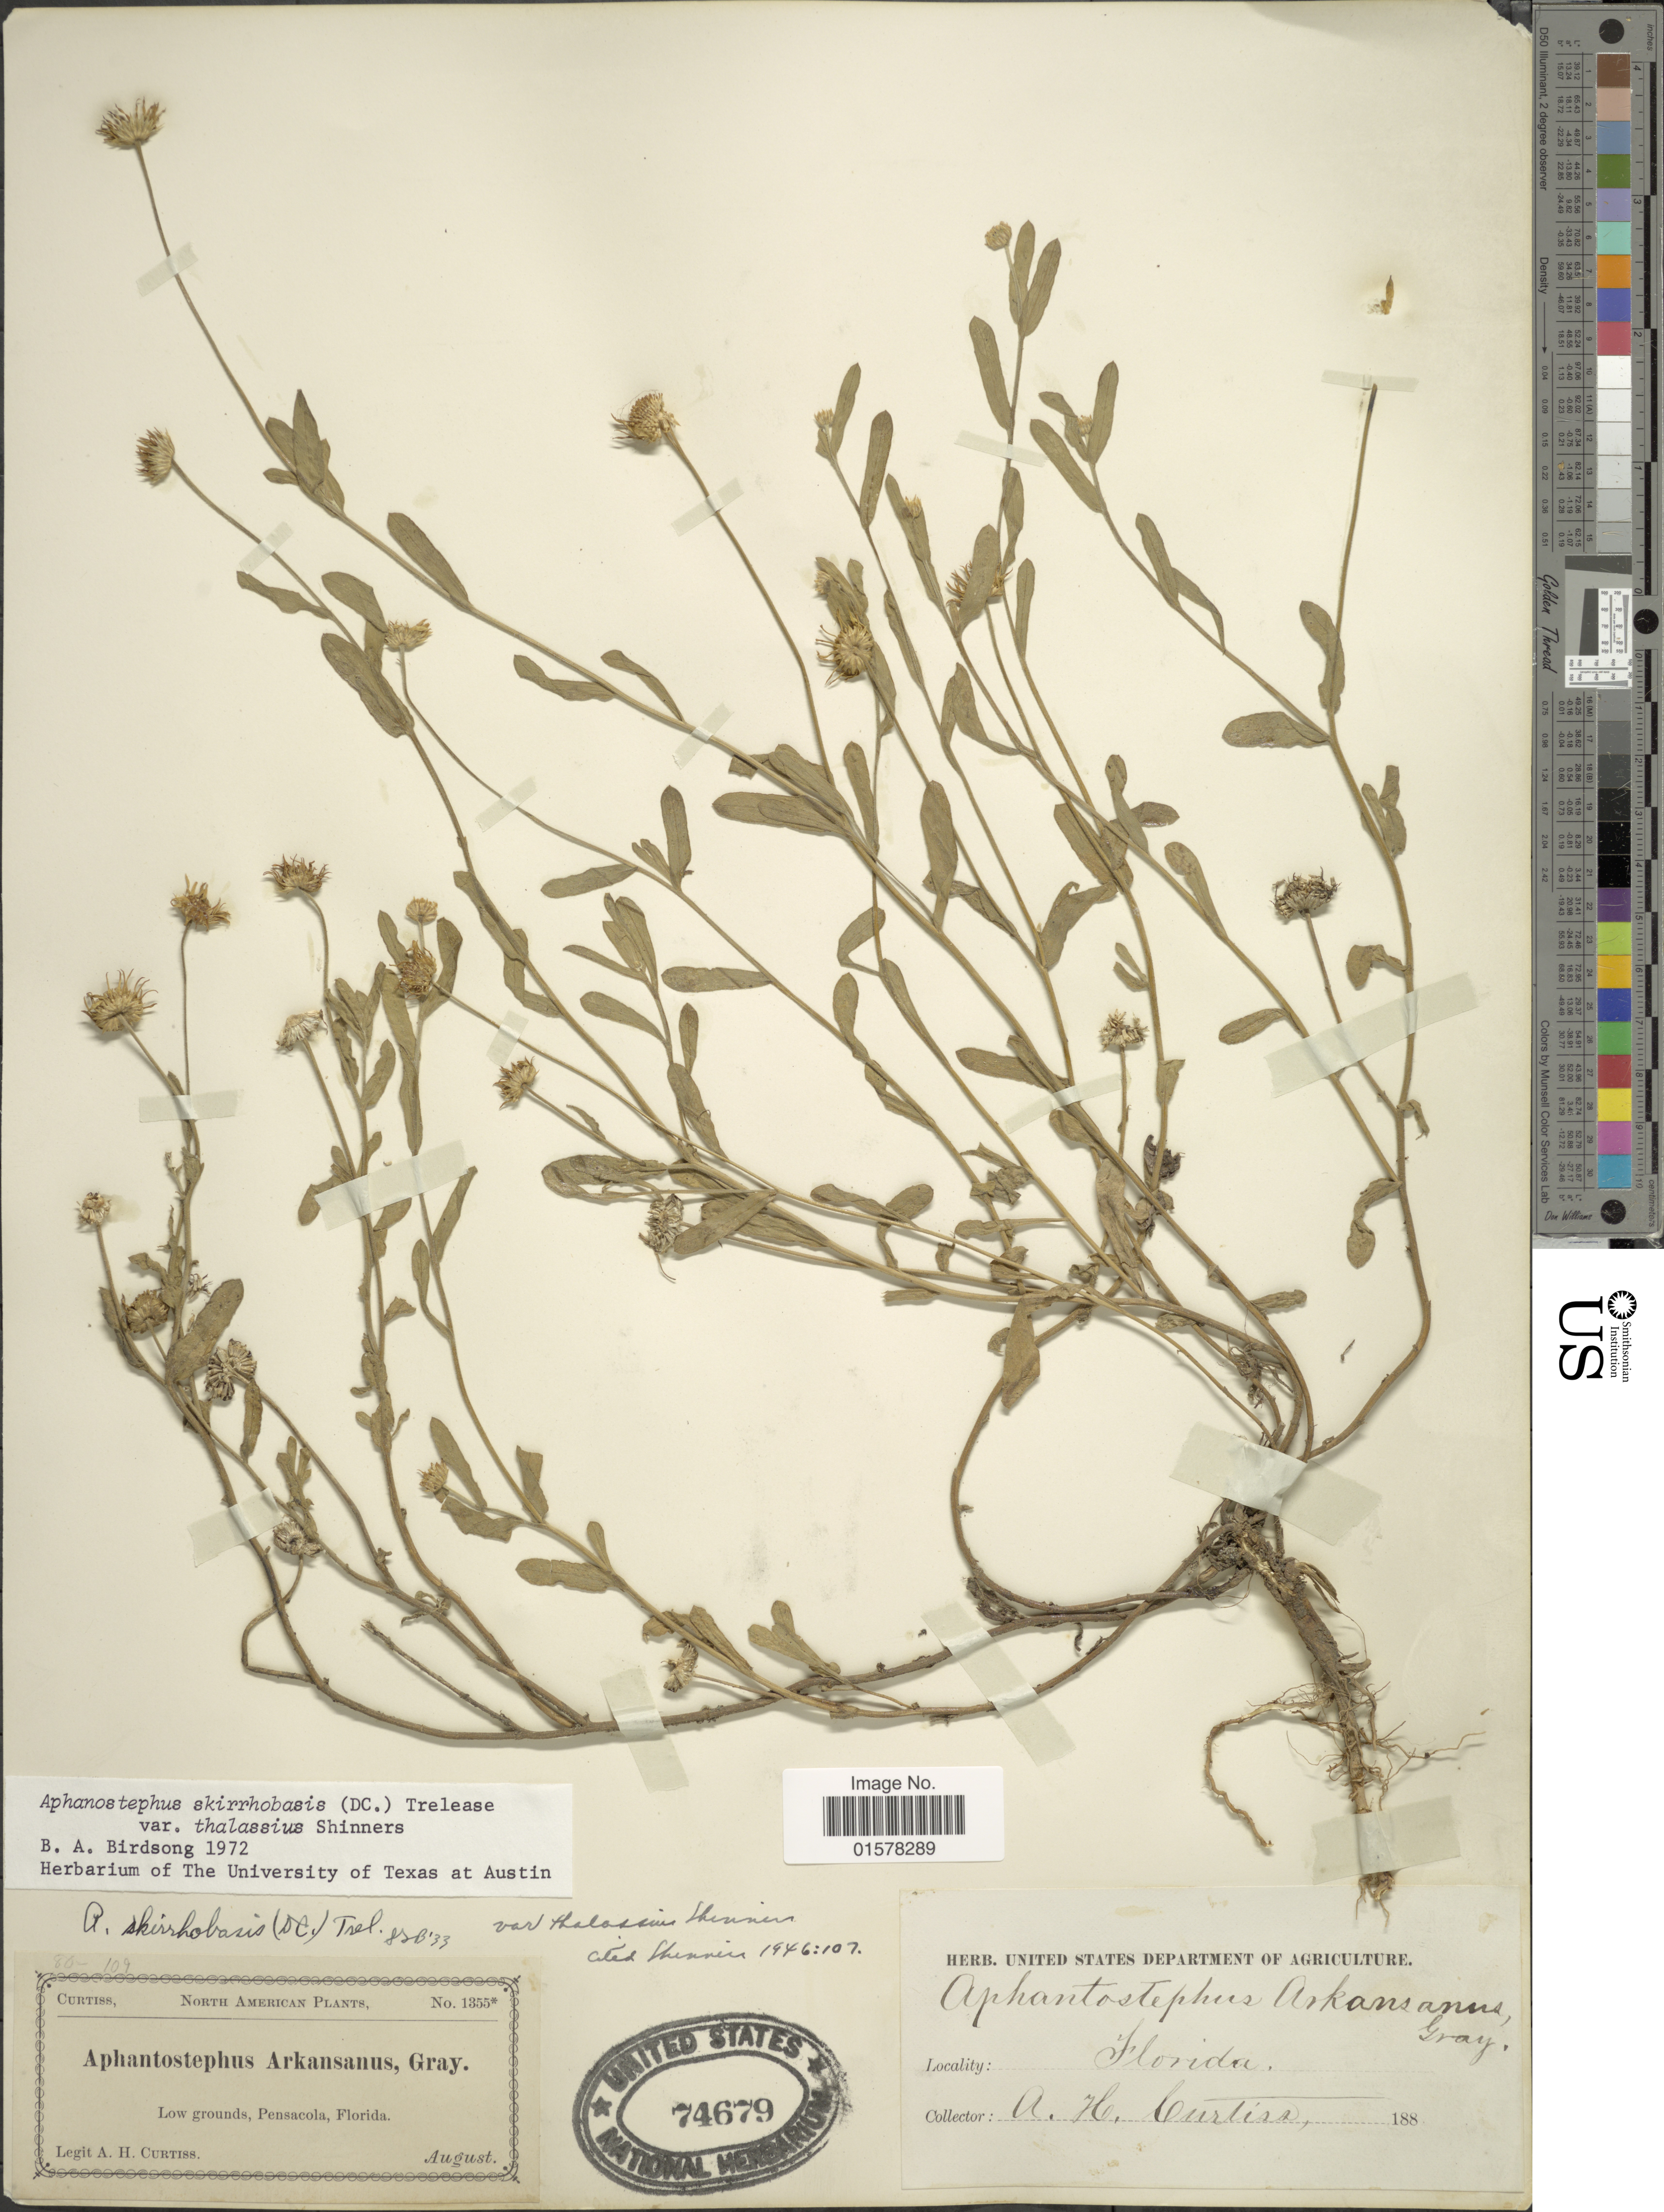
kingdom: Plantae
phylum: Tracheophyta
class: Magnoliopsida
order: Asterales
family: Asteraceae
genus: Aphanostephus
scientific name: Aphanostephus skirrhobasis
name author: (DC.) Trel. ex Coville & Branner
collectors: A. H. Curtiss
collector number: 1355*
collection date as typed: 188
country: United States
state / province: Florida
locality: Low grounds, Pensacola,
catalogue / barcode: US 74679